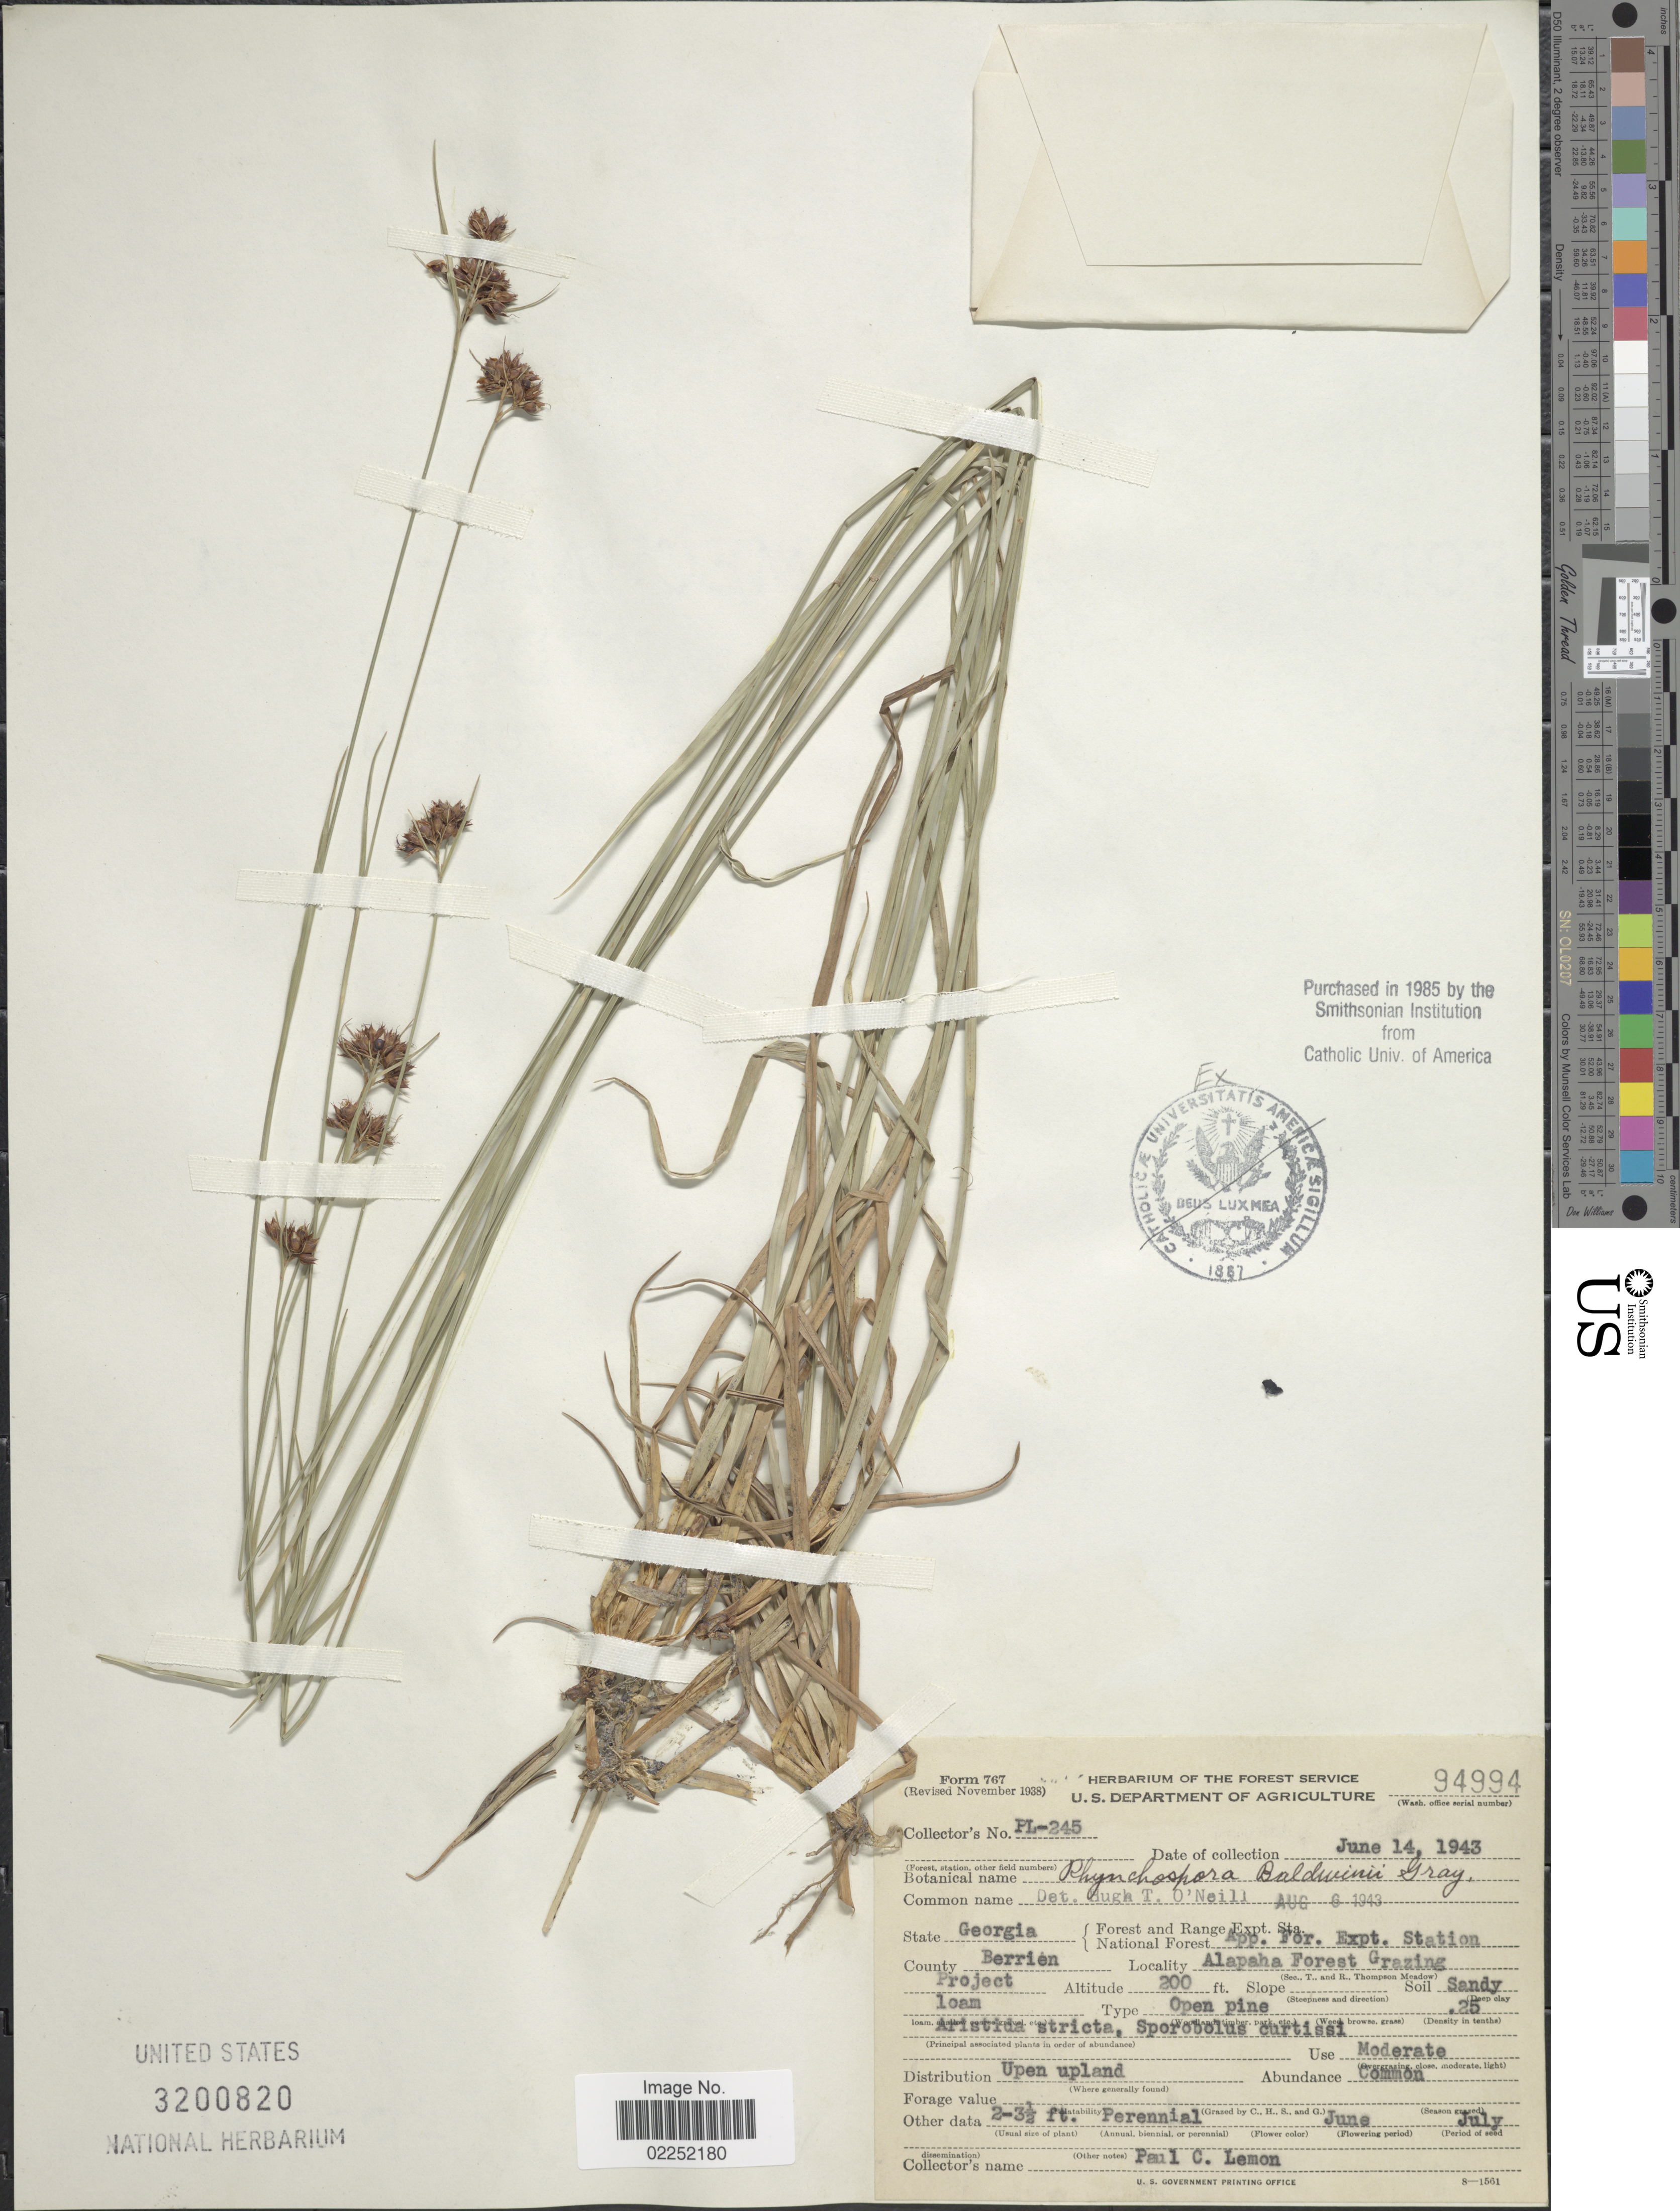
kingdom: Plantae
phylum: Tracheophyta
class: Liliopsida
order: Poales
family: Cyperaceae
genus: Rhynchospora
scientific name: Rhynchospora baldwinii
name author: A. Gray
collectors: P. Lemon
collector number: PL-245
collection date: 1943-06-14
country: United States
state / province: Georgia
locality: App. For. Expt. Station, County Berrien, Alapaha Forest Grazing Project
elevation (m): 61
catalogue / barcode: US 3200820